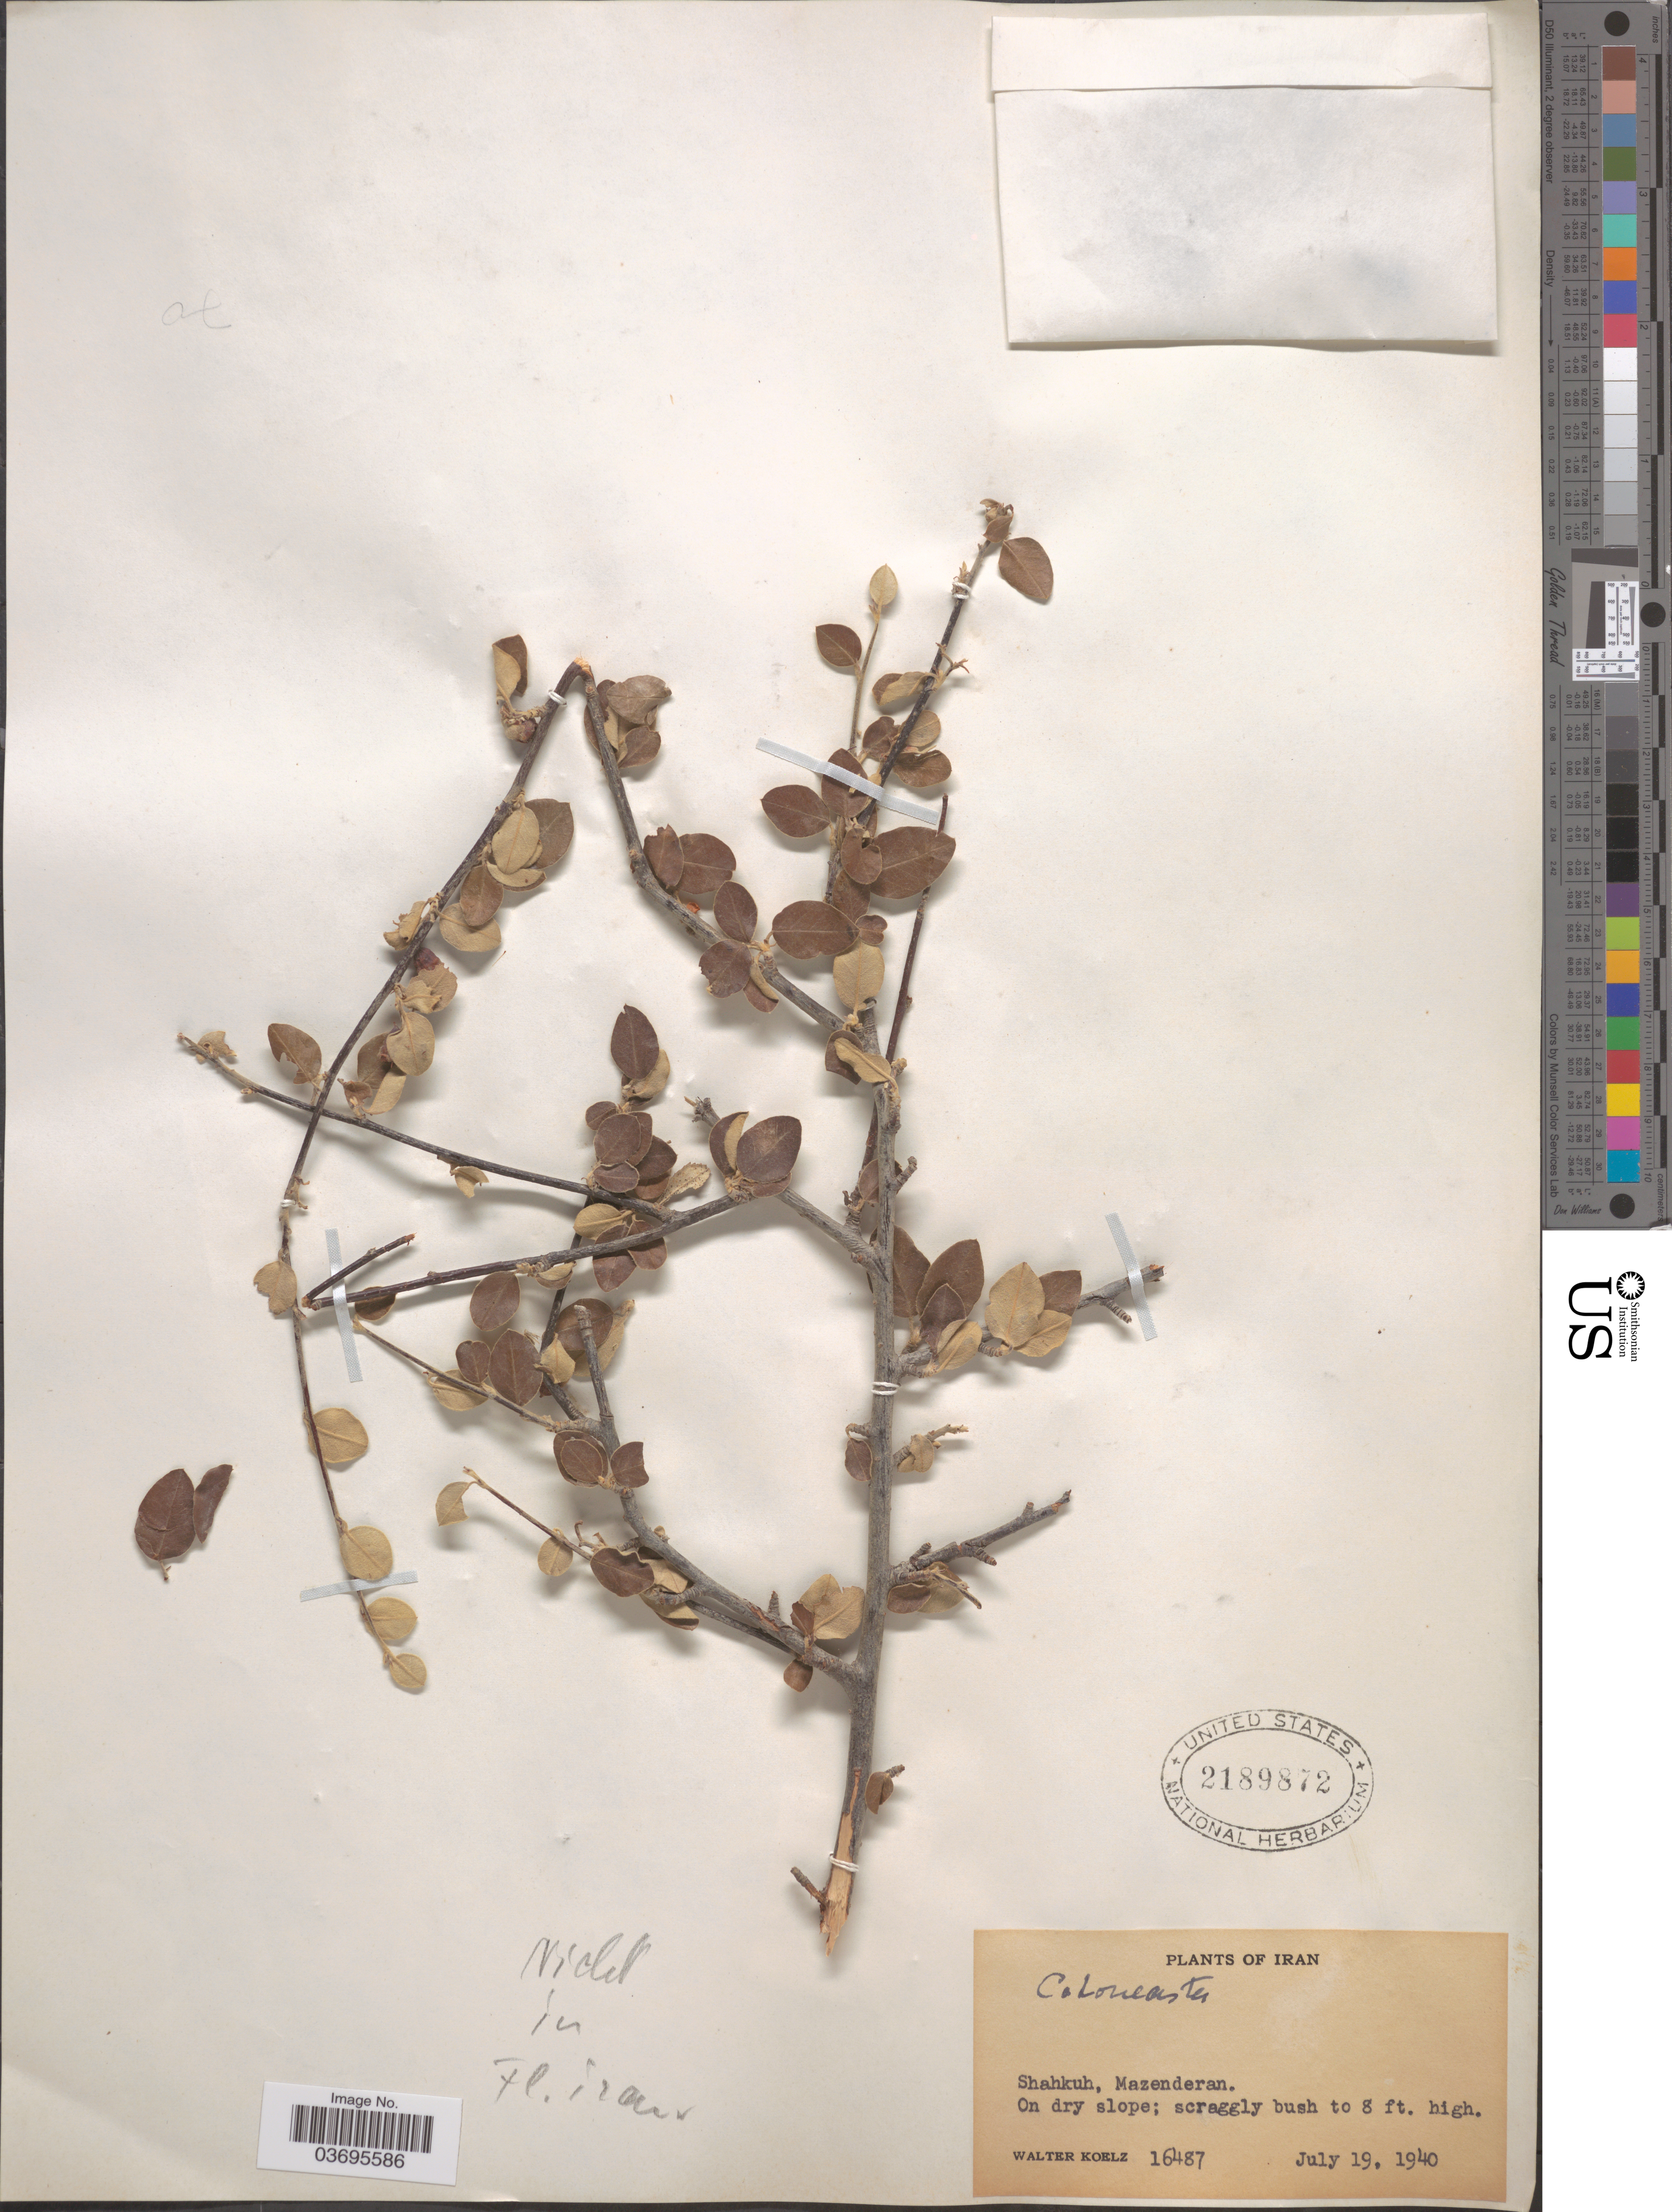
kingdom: Plantae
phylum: Tracheophyta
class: Magnoliopsida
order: Rosales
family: Rosaceae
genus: Cotoneaster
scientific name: Cotoneaster sp.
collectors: W. N. Koelz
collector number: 16487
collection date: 1940-07-19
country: Iran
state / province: Mazandaran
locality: Shahkuh, Mazenderan.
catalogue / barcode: US 2189872